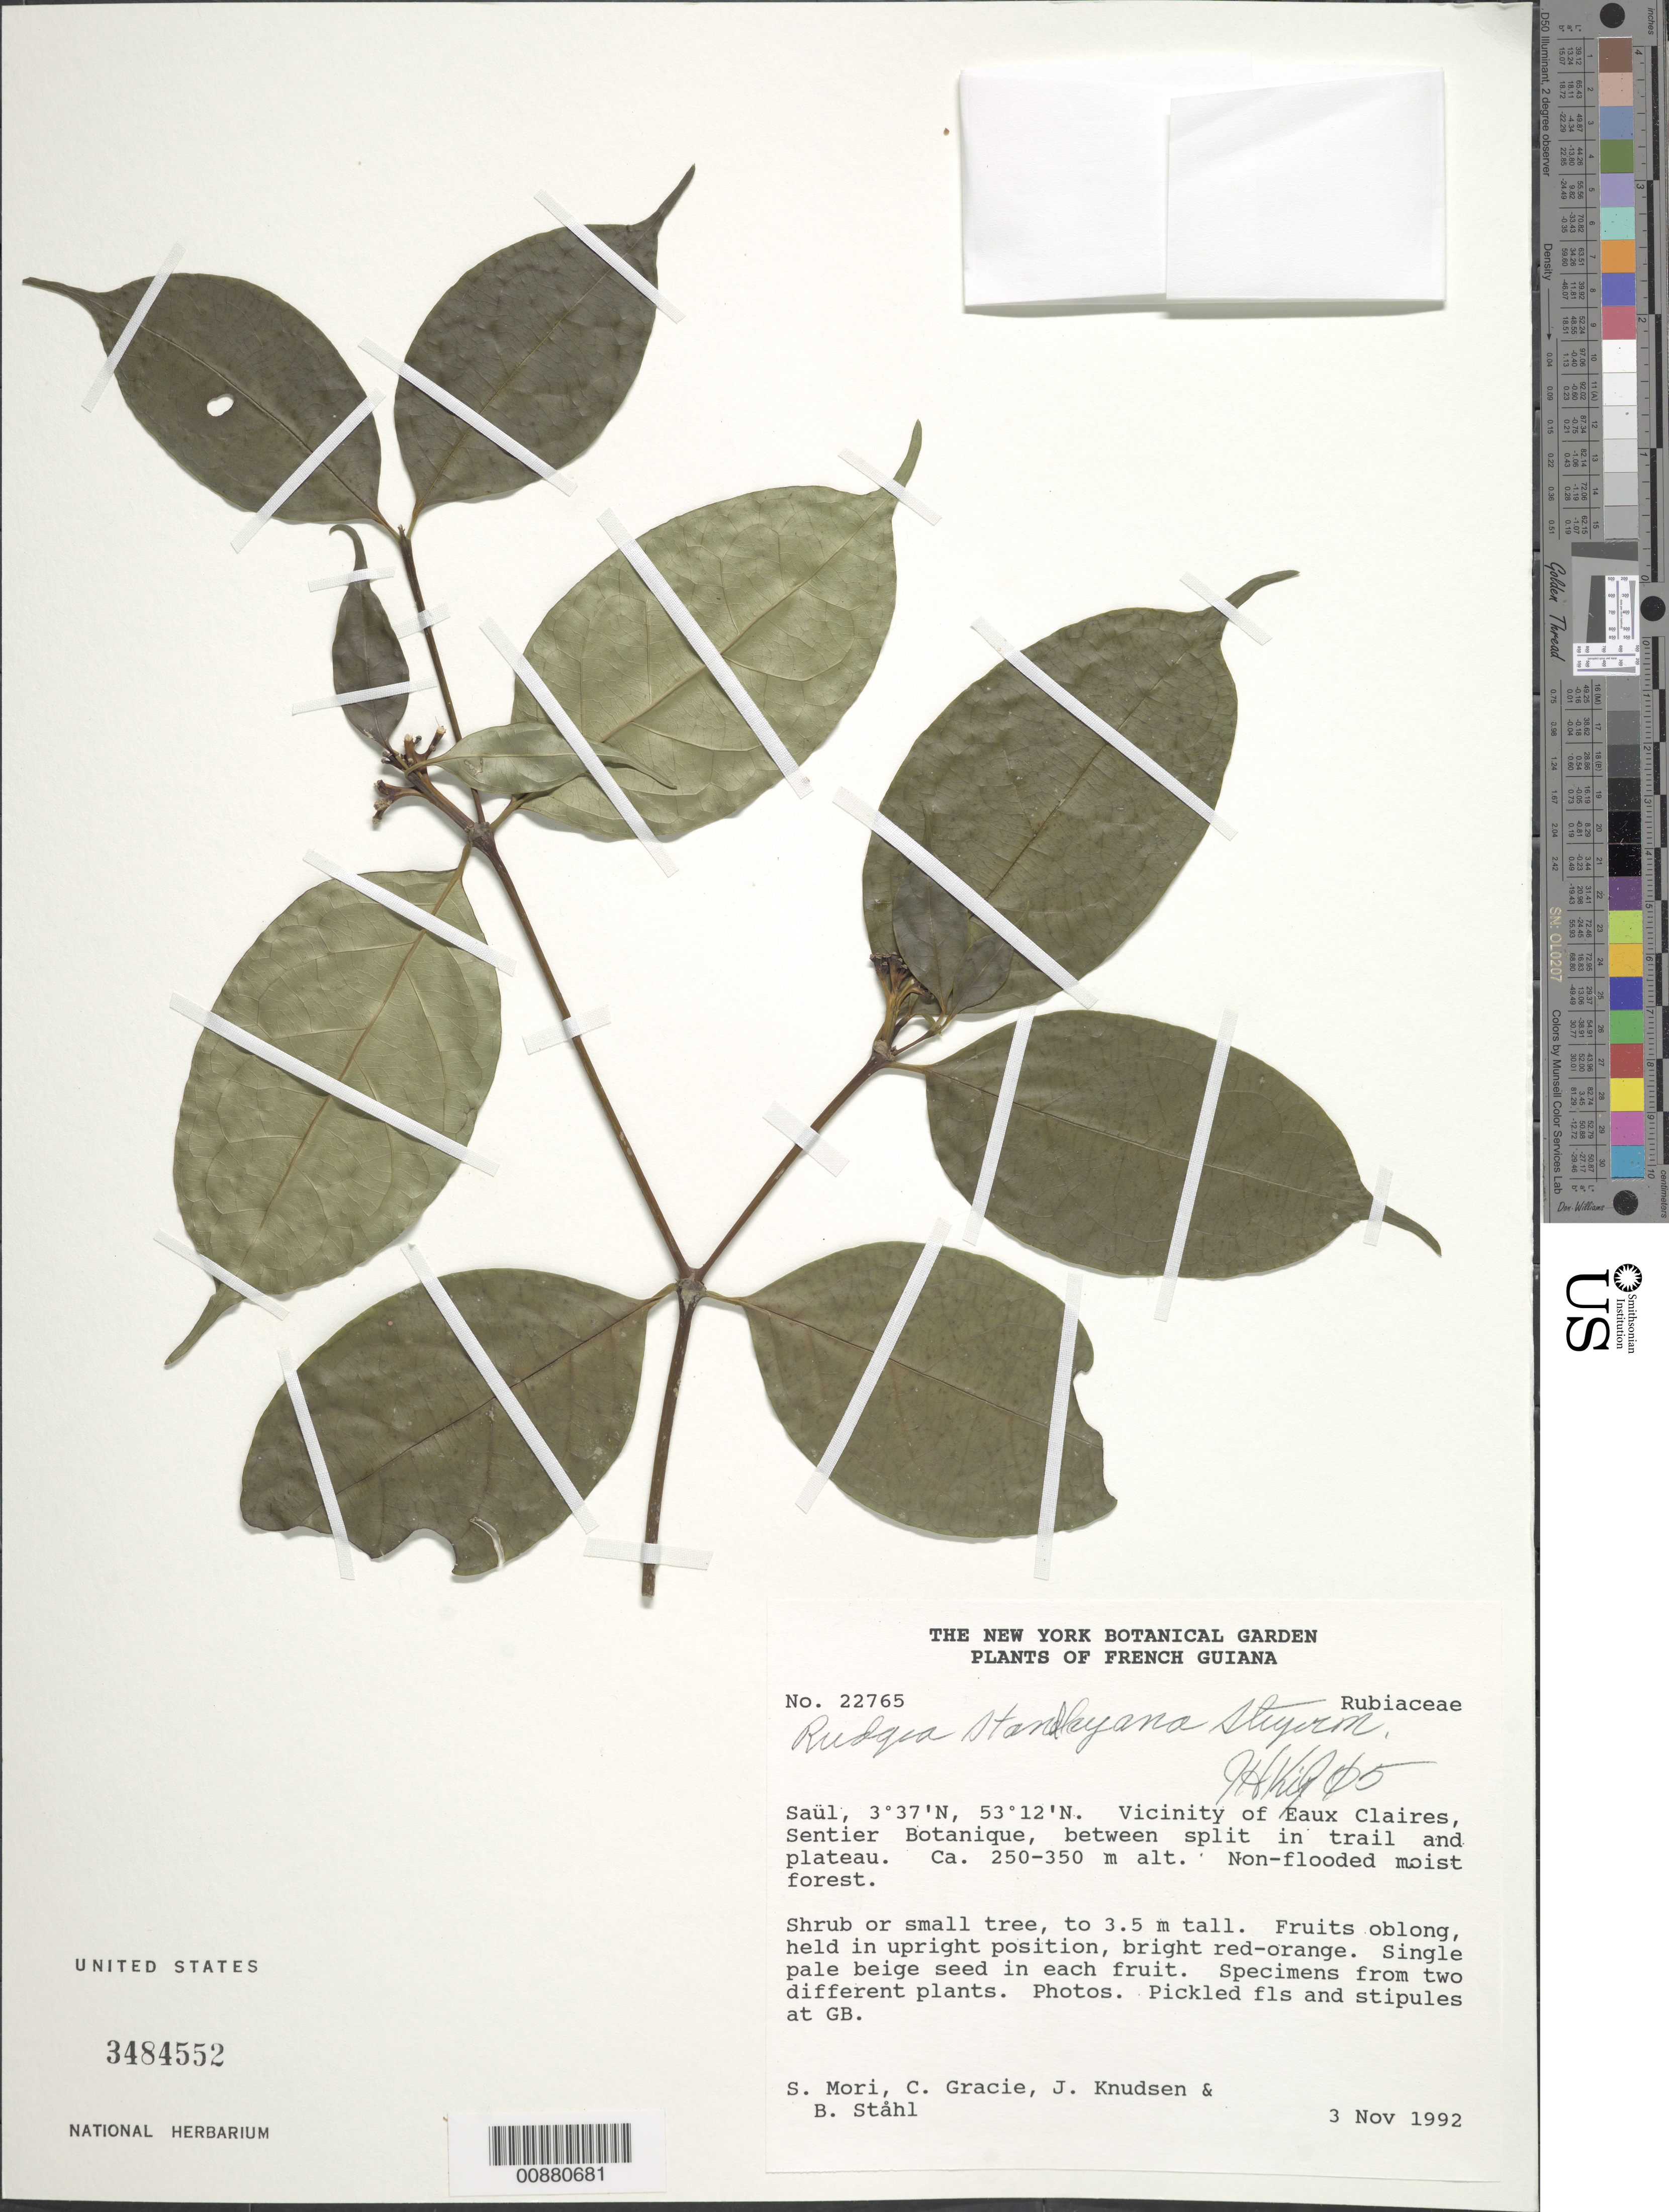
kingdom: Plantae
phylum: Tracheophyta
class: Magnoliopsida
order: Gentianales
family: Rubiaceae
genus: Rudgea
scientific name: Rudgea standleyana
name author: Steyerm.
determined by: Kirkbride, J. H.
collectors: S. Mori, C. A. Gracie, J. Knudsen & B. Ståhl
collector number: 22765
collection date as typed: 3-Nov-92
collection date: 1992-11-03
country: French Guiana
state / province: Saint-Laurent-du-Maroni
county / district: Saül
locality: Saül, vicinity of Eaux Claires, Sentier Botanique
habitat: Between split in trail and plateau, non-flooded moist forest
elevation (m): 250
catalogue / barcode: US 3484552